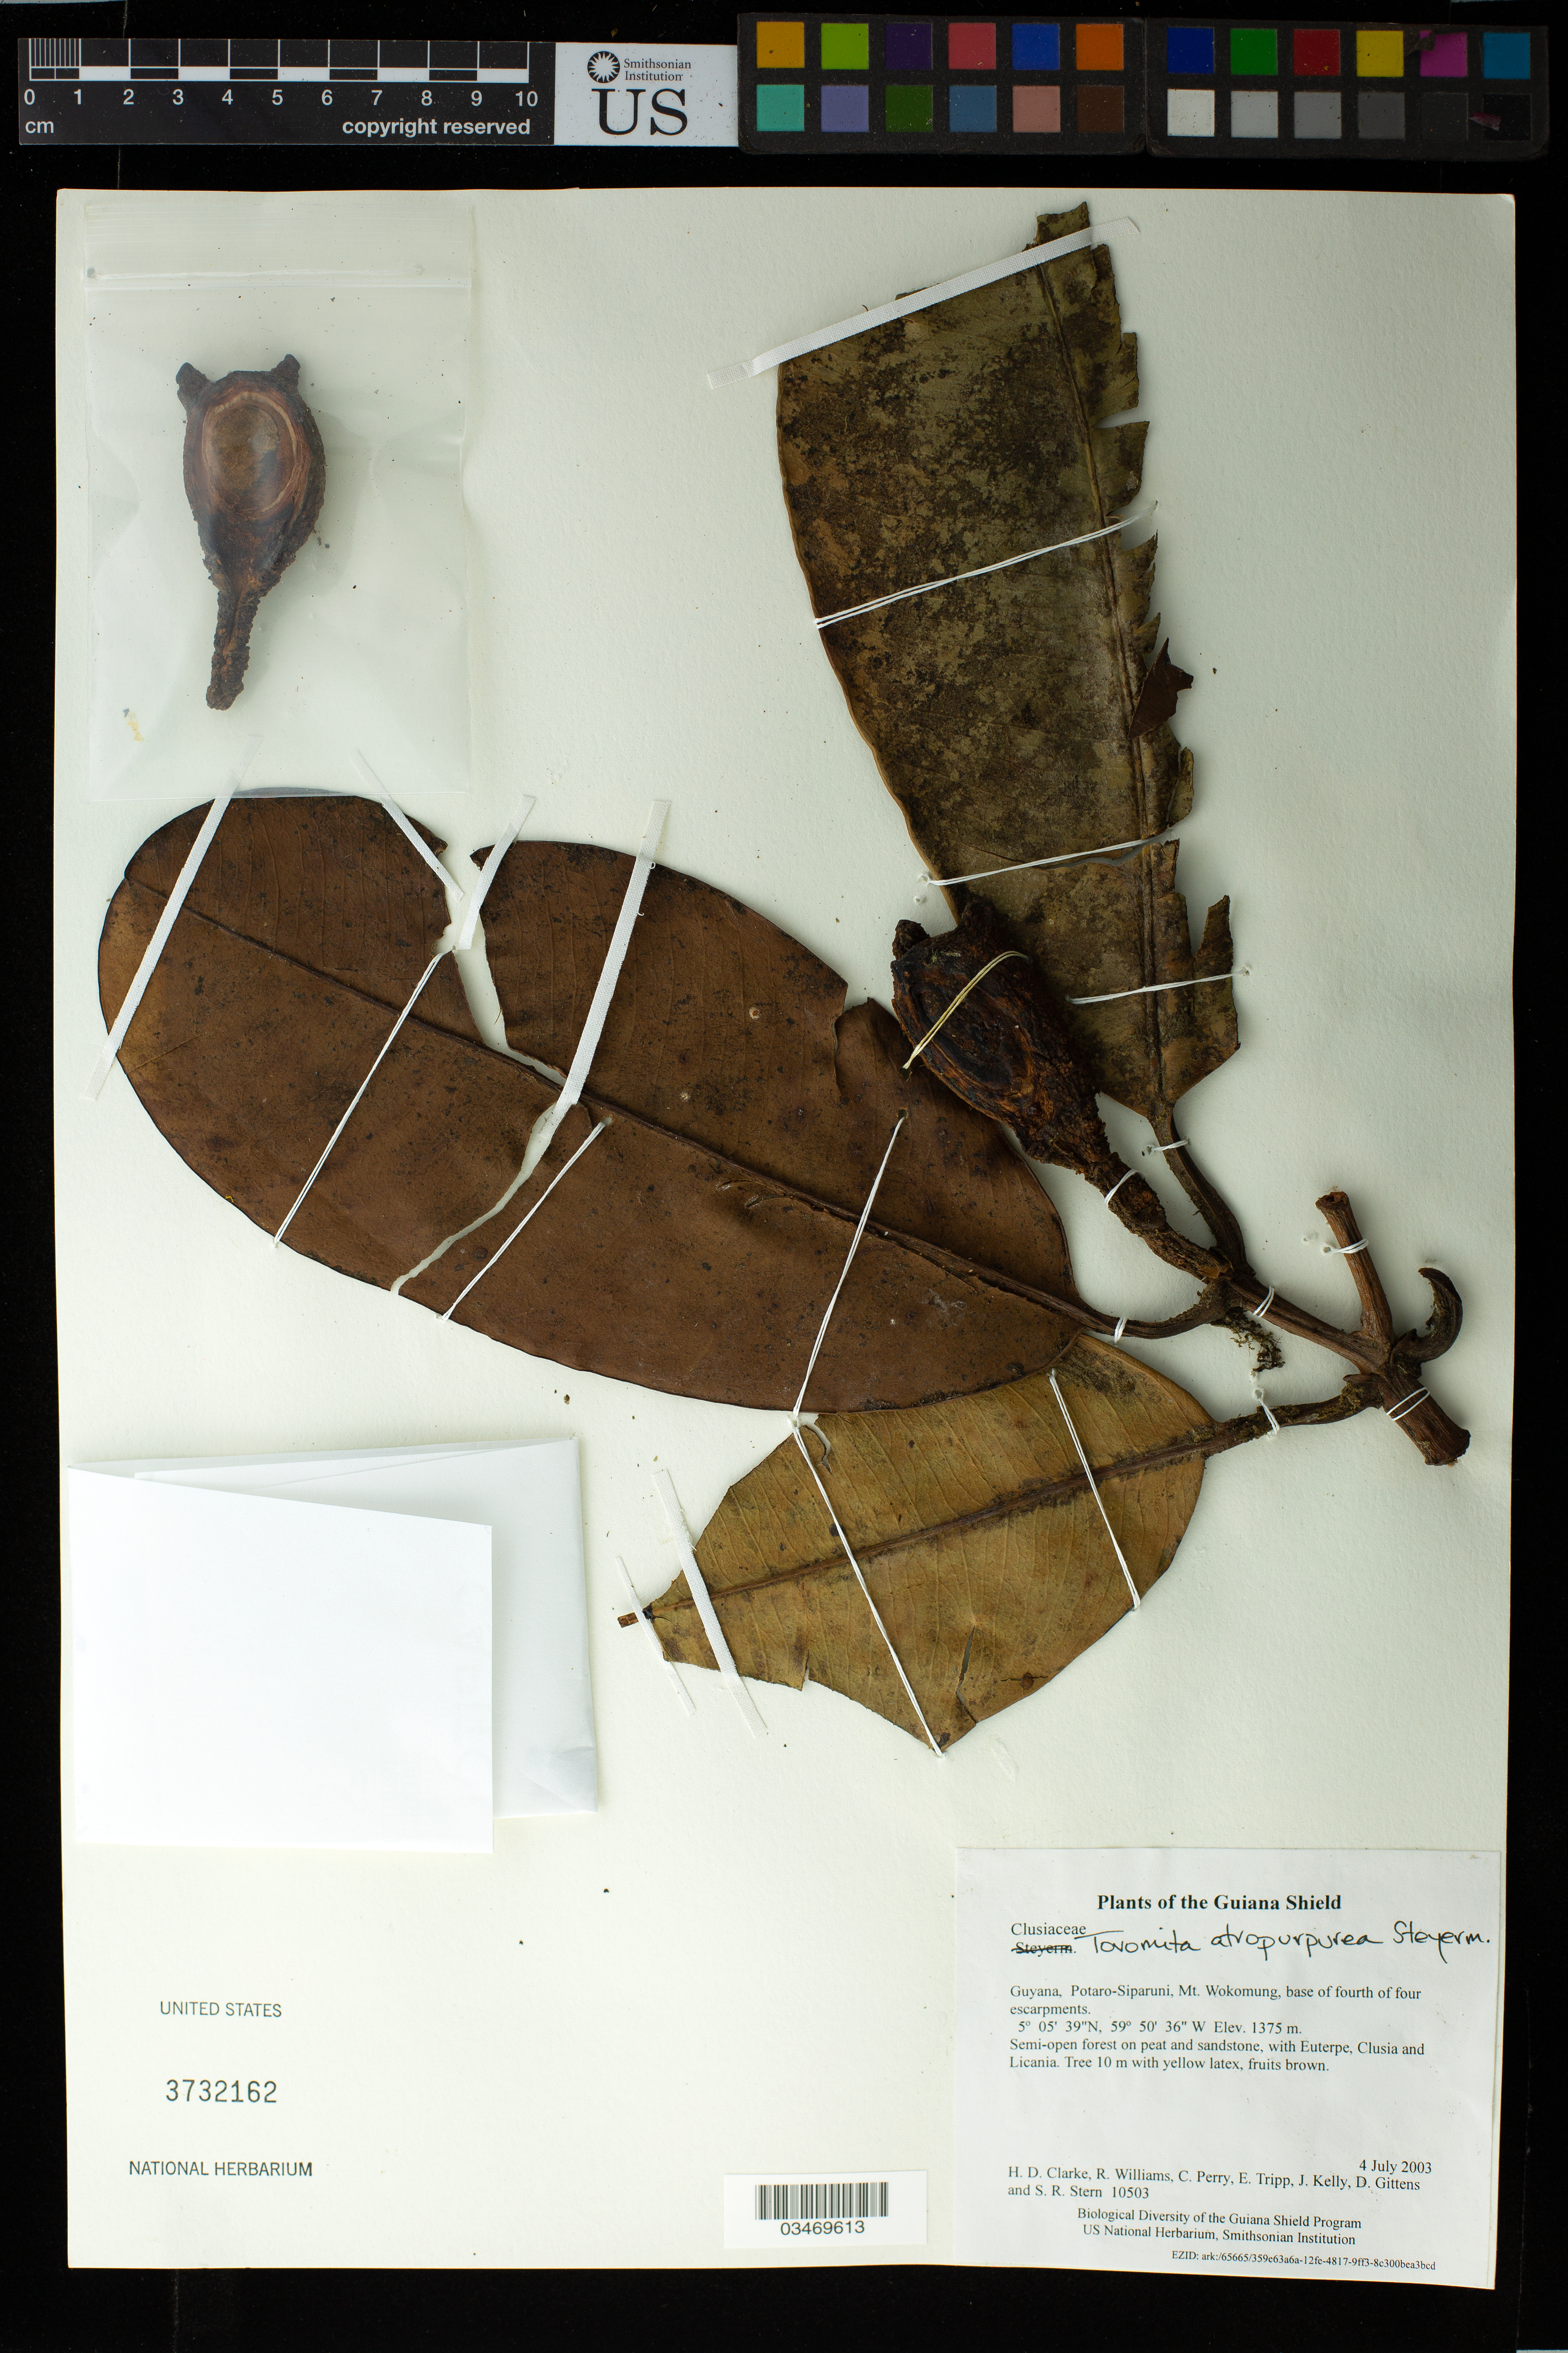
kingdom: Plantae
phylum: Tracheophyta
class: Magnoliopsida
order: Malpighiales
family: Clusiaceae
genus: Tovomita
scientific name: Tovomita atropurpurea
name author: Steyerm.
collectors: H. D. Clarke, R. Williams, C. Perry, E. Tripp, J. Kelly, D. Gittens & S. R. Stern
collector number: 10503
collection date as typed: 4 July 2003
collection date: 2003-07-04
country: Guyana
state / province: Potaro-Siparuni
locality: Mt. Wokomung, base of fourth of four escarpments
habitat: Semi-open forest on peat and sandstone, with Euterpe, Clusia and Licania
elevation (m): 1375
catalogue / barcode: US 3732162